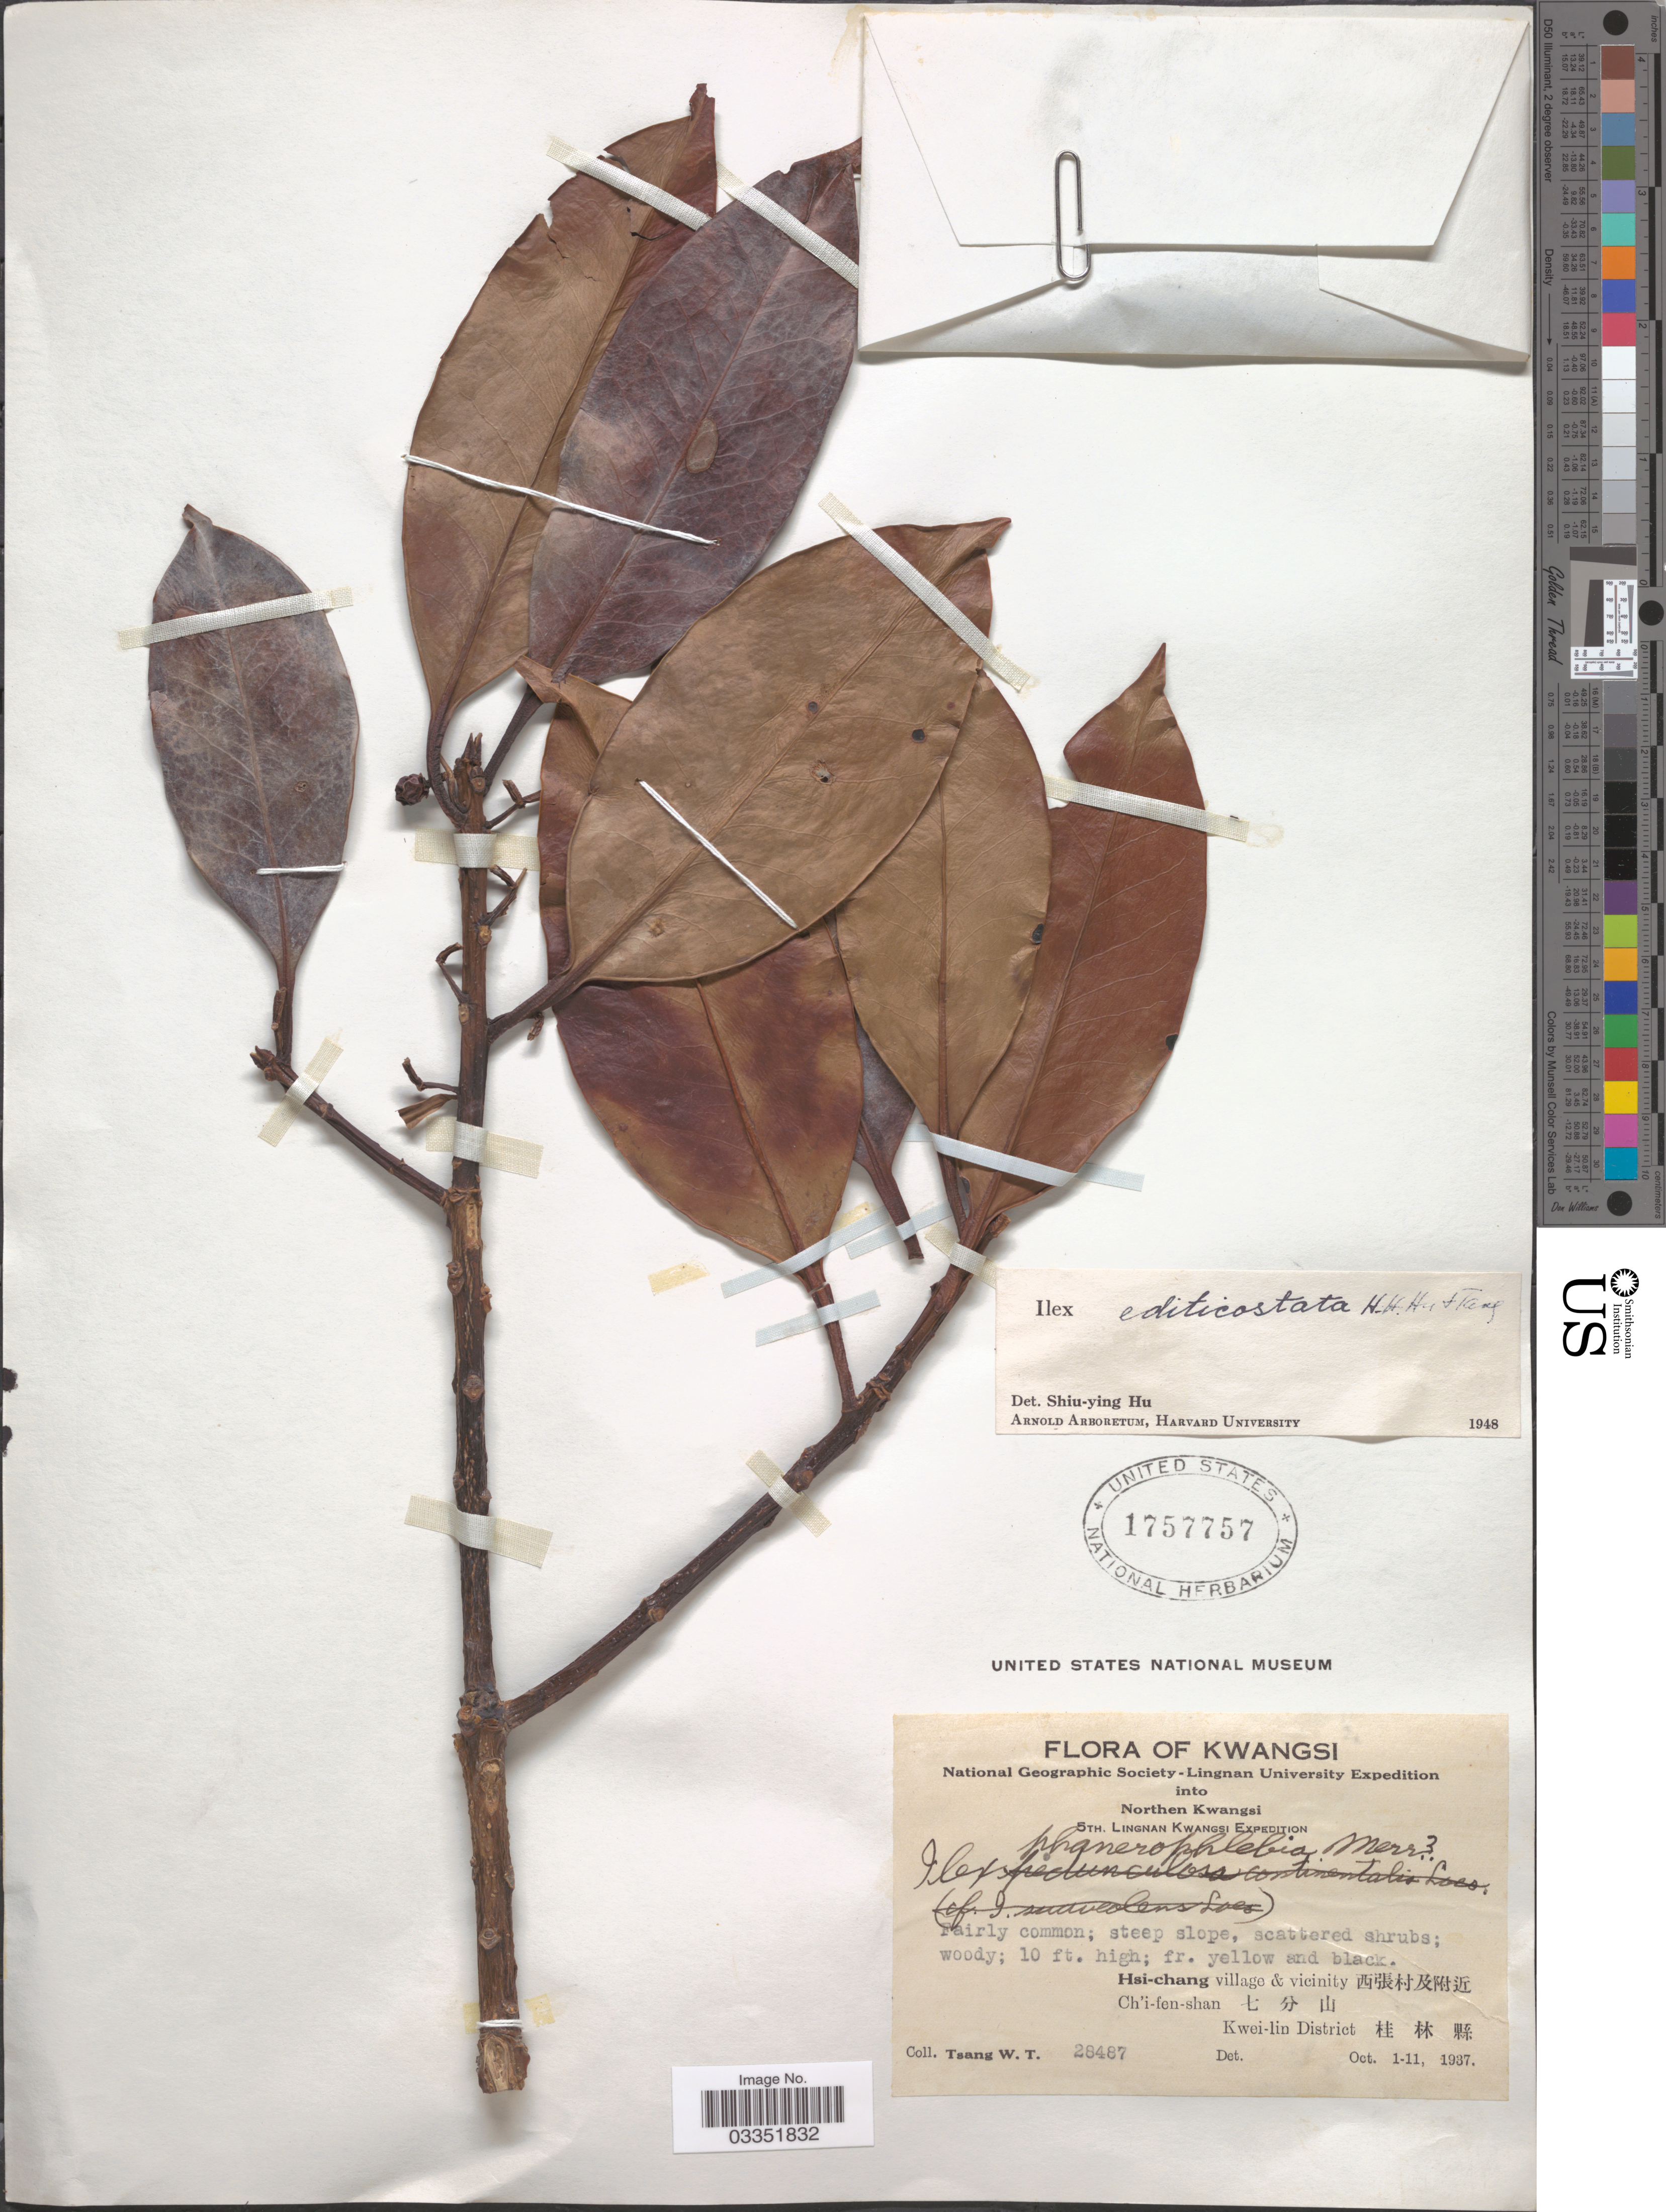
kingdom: Plantae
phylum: Tracheophyta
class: Magnoliopsida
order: Aquifoliales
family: Aquifoliaceae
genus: Ilex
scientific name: Ilex editicostata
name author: Hu & Tang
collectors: W. T. Tsang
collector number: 28487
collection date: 1937-10-01/1937-10-11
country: China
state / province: Guangxi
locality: Kwangsi. Hsi-chang village & vicinity X, Ch'i-fen-shan X, Kwei-lin District X.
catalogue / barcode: US 1757757